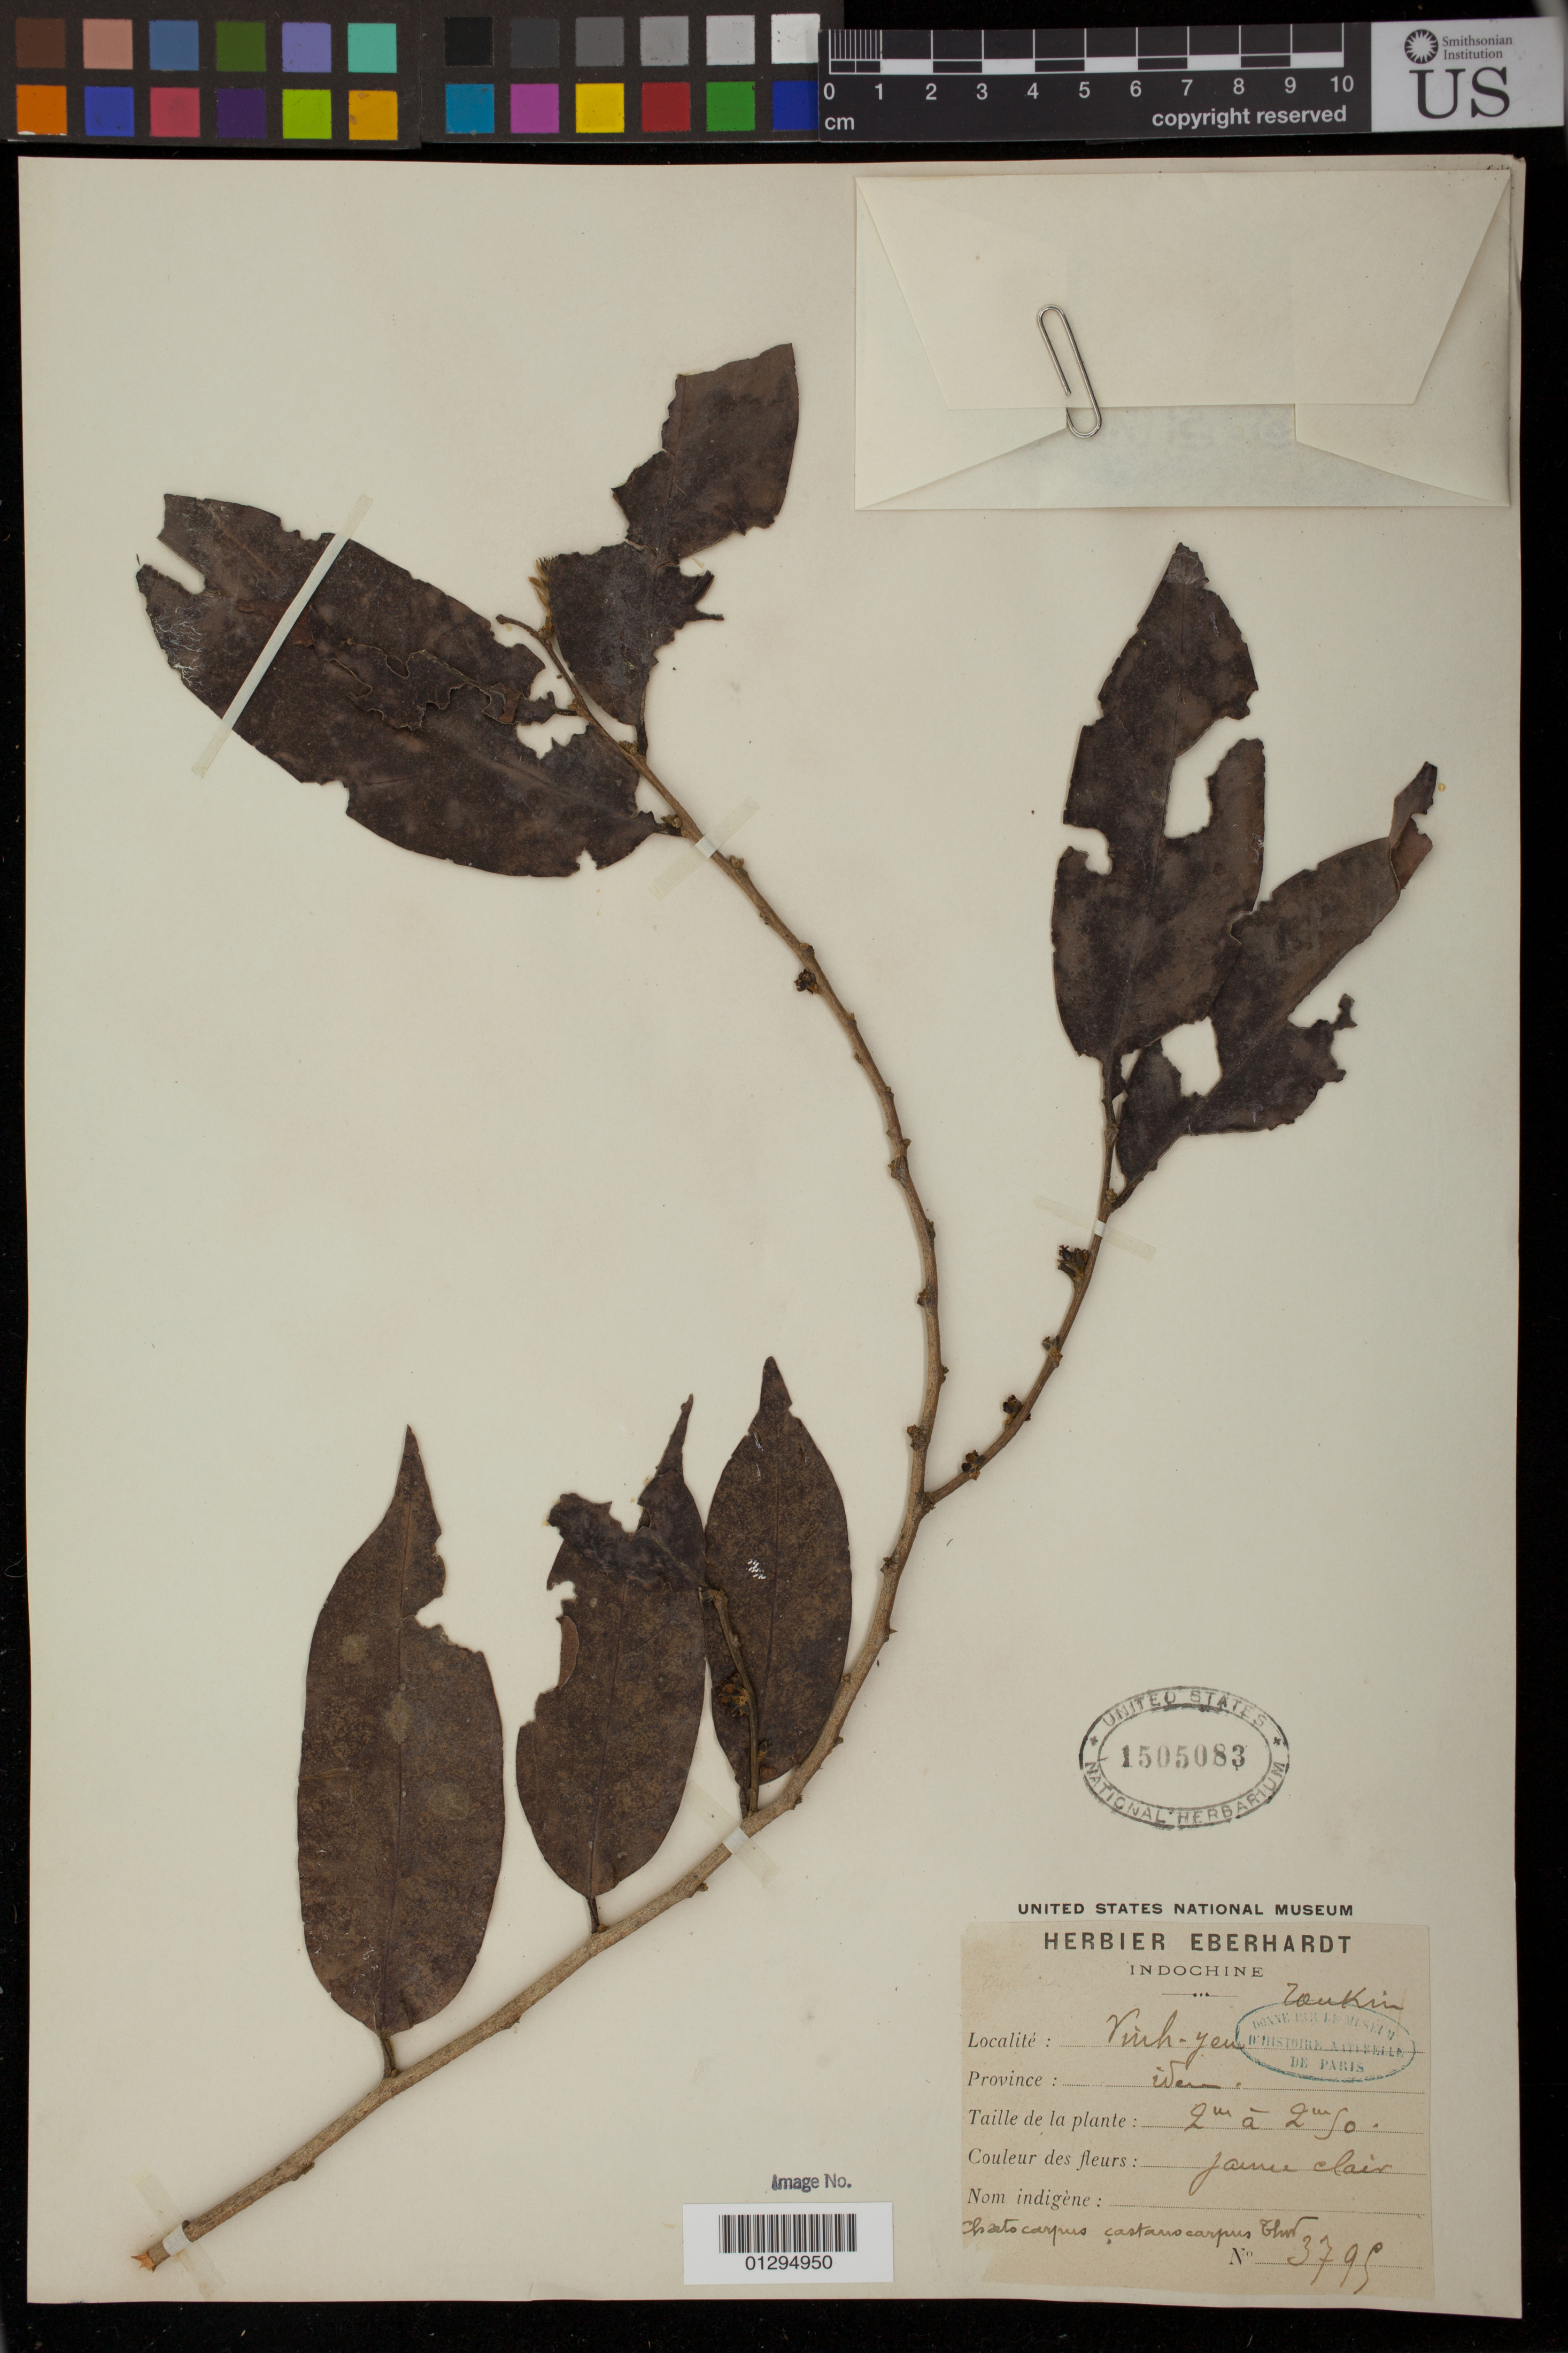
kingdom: Plantae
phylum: Tracheophyta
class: Magnoliopsida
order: Malpighiales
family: Peraceae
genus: Chaetocarpus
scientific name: Chaetocarpus castanocarpus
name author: (Roxb.) Thwaites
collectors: J. Clair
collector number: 3795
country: Vietnam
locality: Vinh-yeu, province: Weu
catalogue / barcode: US 1505083